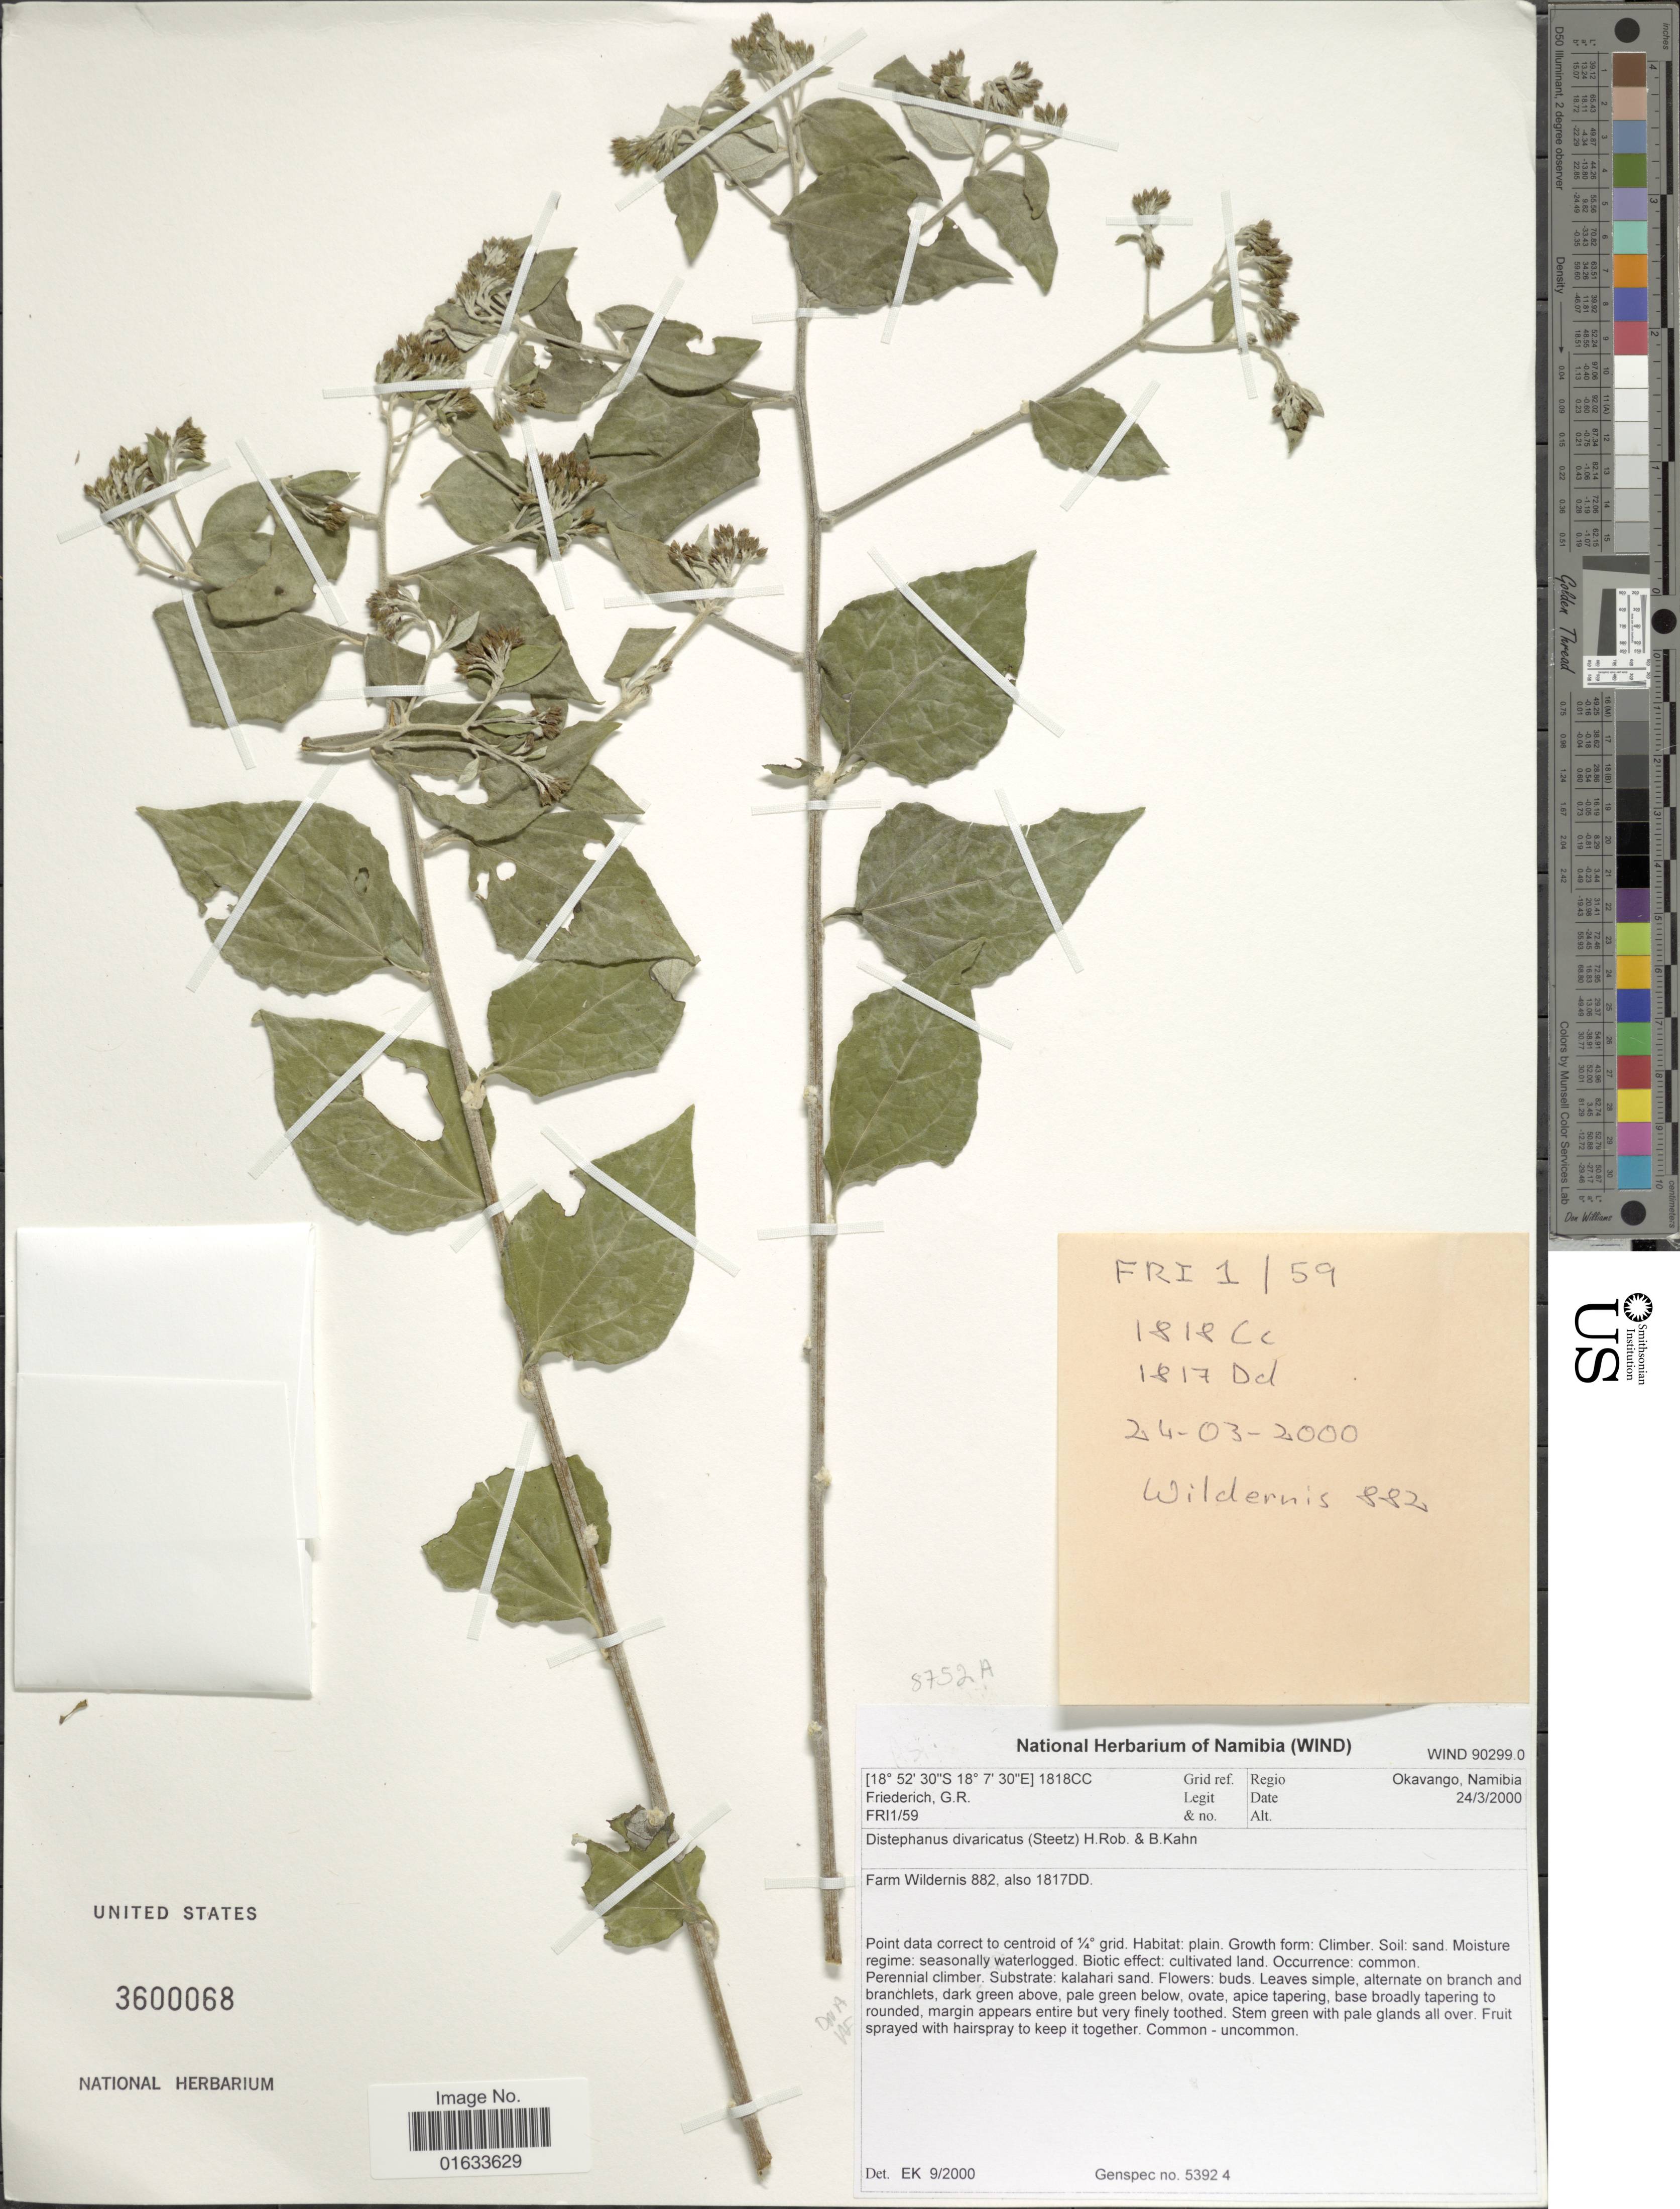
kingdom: Plantae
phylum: Tracheophyta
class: Magnoliopsida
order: Asterales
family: Asteraceae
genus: Distephanus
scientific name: Distephanus divaricatus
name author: (Steetz) H. Rob. & B. Kahn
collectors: G. Friederich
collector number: FRI1/59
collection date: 2000-03-24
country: Namibia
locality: Regio, Okavango, Namibia. Farm Wildernis 882, also 1817DD.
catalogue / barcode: US 3600068